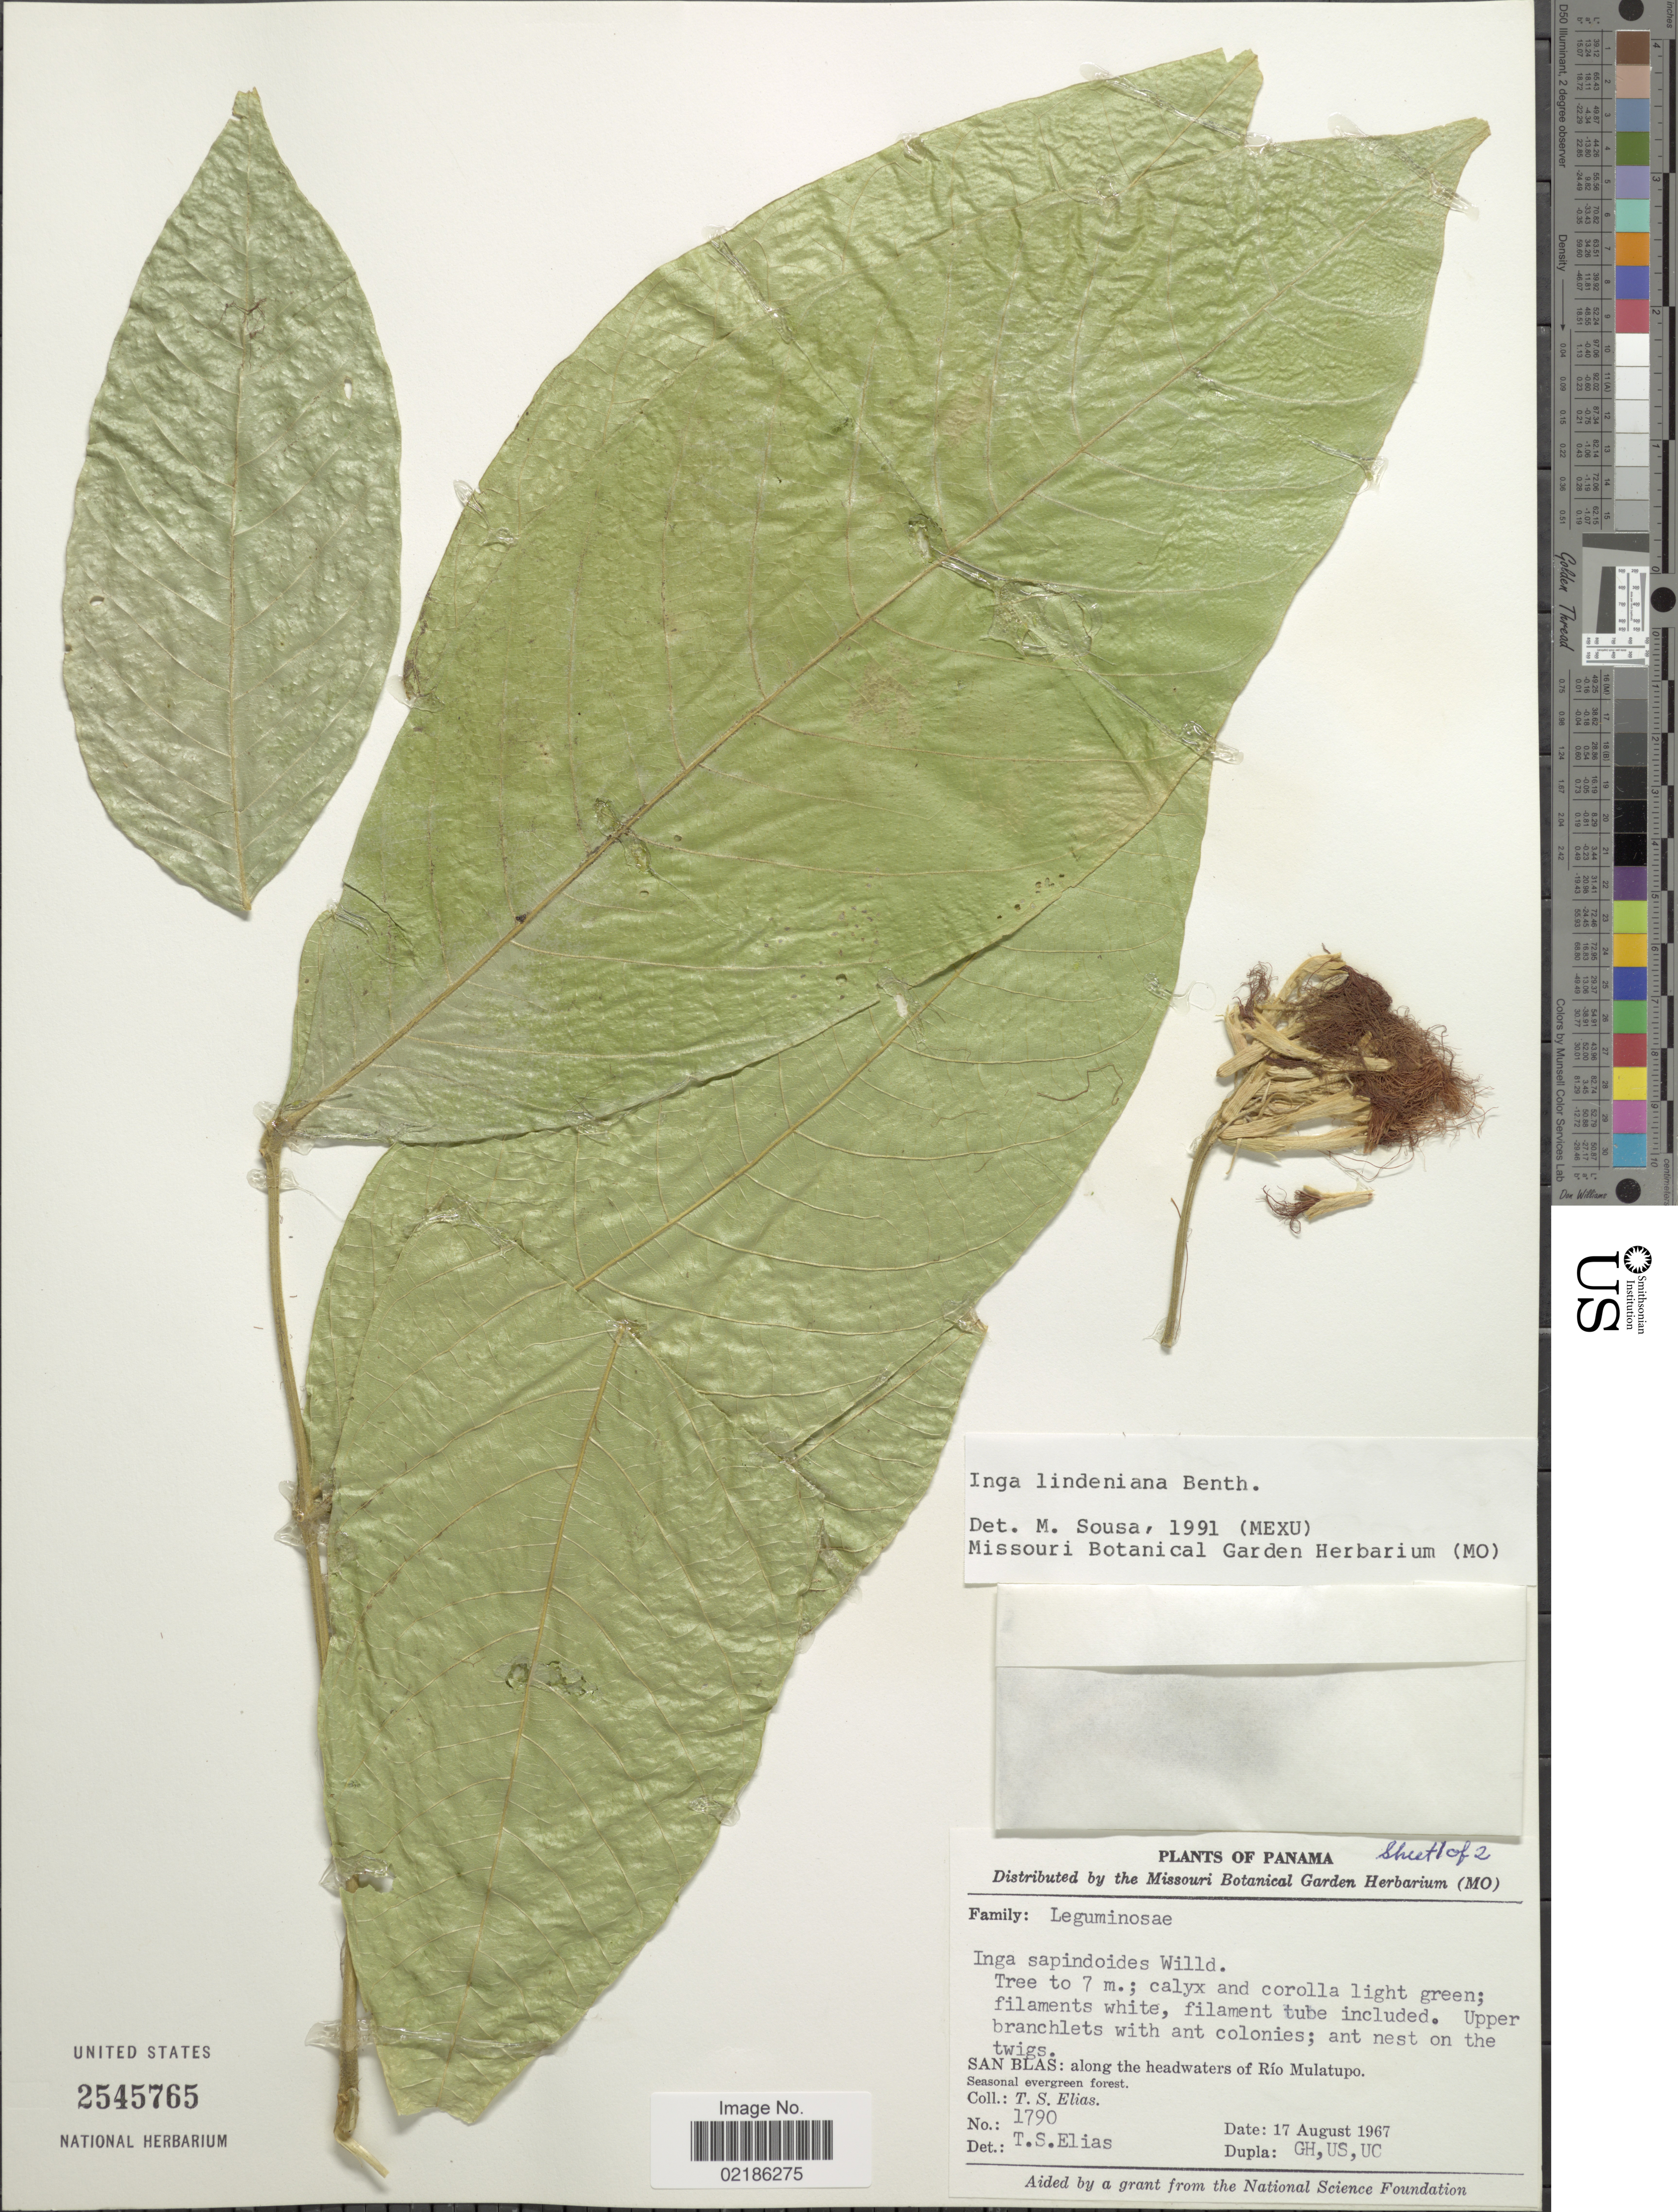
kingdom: Plantae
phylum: Tracheophyta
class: Magnoliopsida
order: Fabales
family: Fabaceae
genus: Inga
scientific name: Inga lindeniana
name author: Benth.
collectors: T. S. Elias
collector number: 1790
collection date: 1967-08-17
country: Panama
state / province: Kuna Yala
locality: San Blas, along the headwaters of Rio Mulatupo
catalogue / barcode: US 2545765